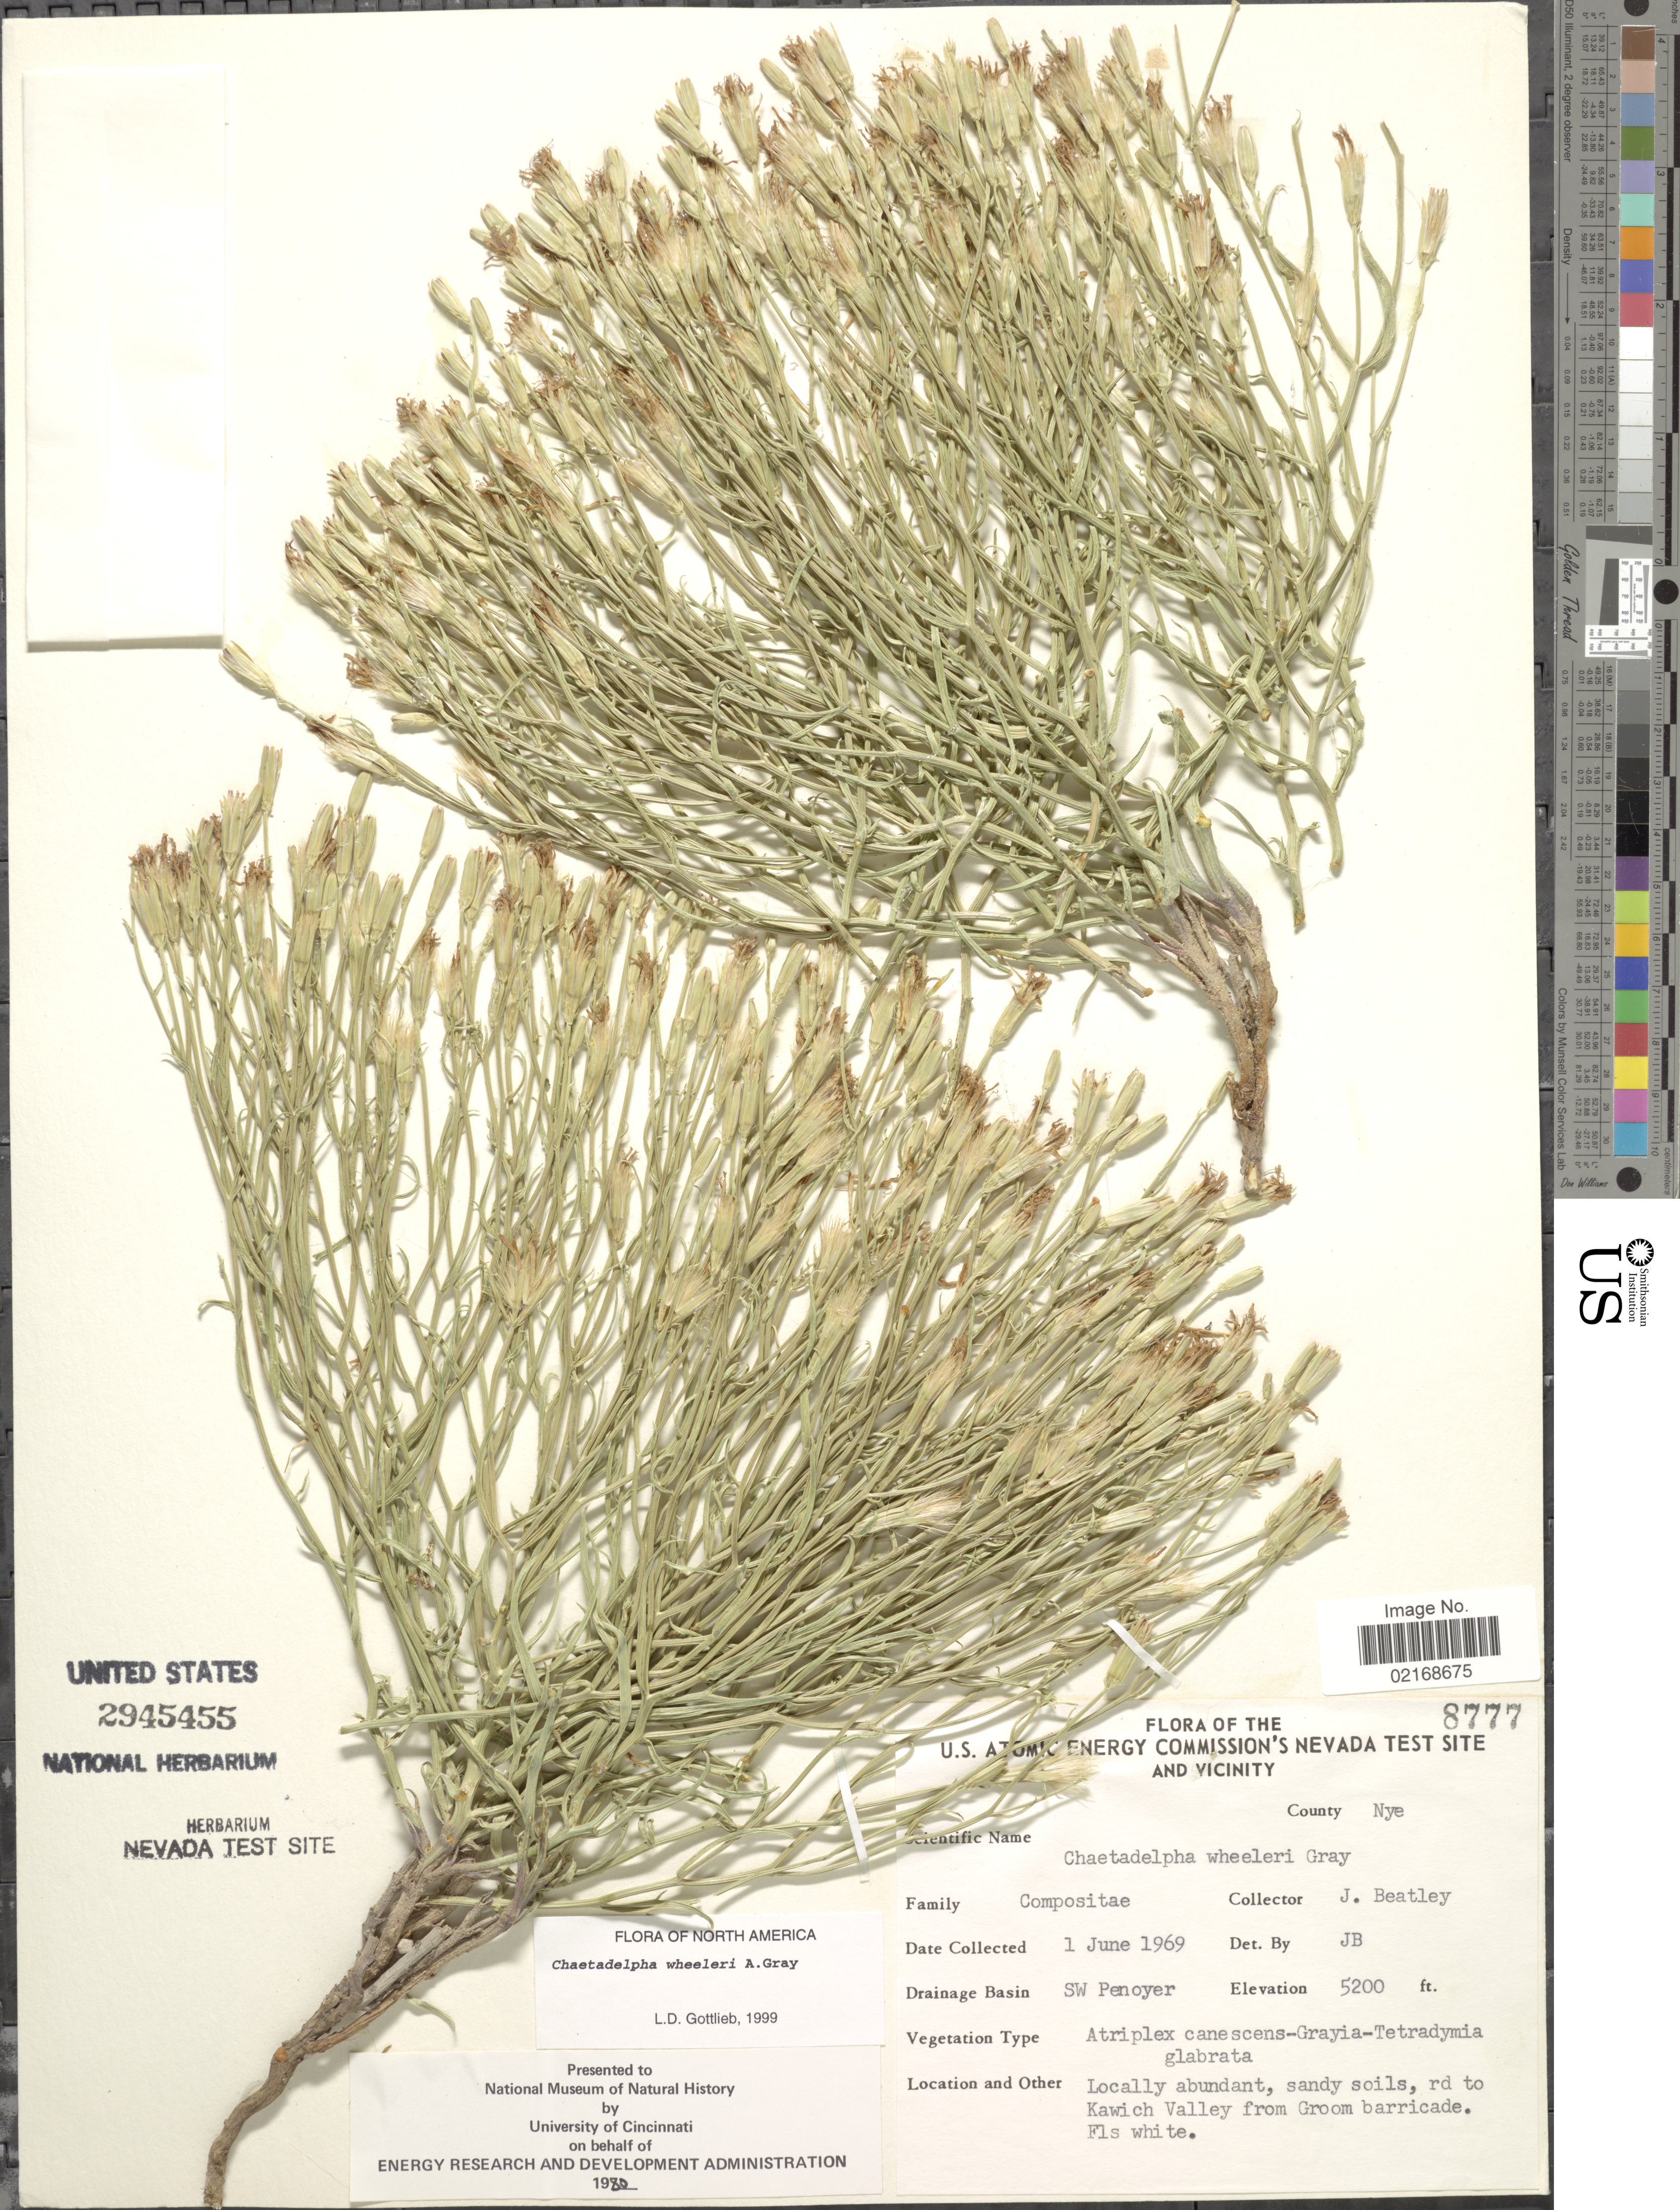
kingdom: Plantae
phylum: Tracheophyta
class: Magnoliopsida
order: Asterales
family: Asteraceae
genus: Chaetadelpha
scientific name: Chaetadelpha wheeleri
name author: A. Gray ex S. Watson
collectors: J. C. Beatley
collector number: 8777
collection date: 1969-06-01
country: United States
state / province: Nevada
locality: U.S. Atomic Energy Commission's Nevada Test Site and Vicinity, Drainage Basin: SW. Penoyer, rd to Kawich Valley from Groom barricade, County: Nye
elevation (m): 1585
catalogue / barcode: US 2945455